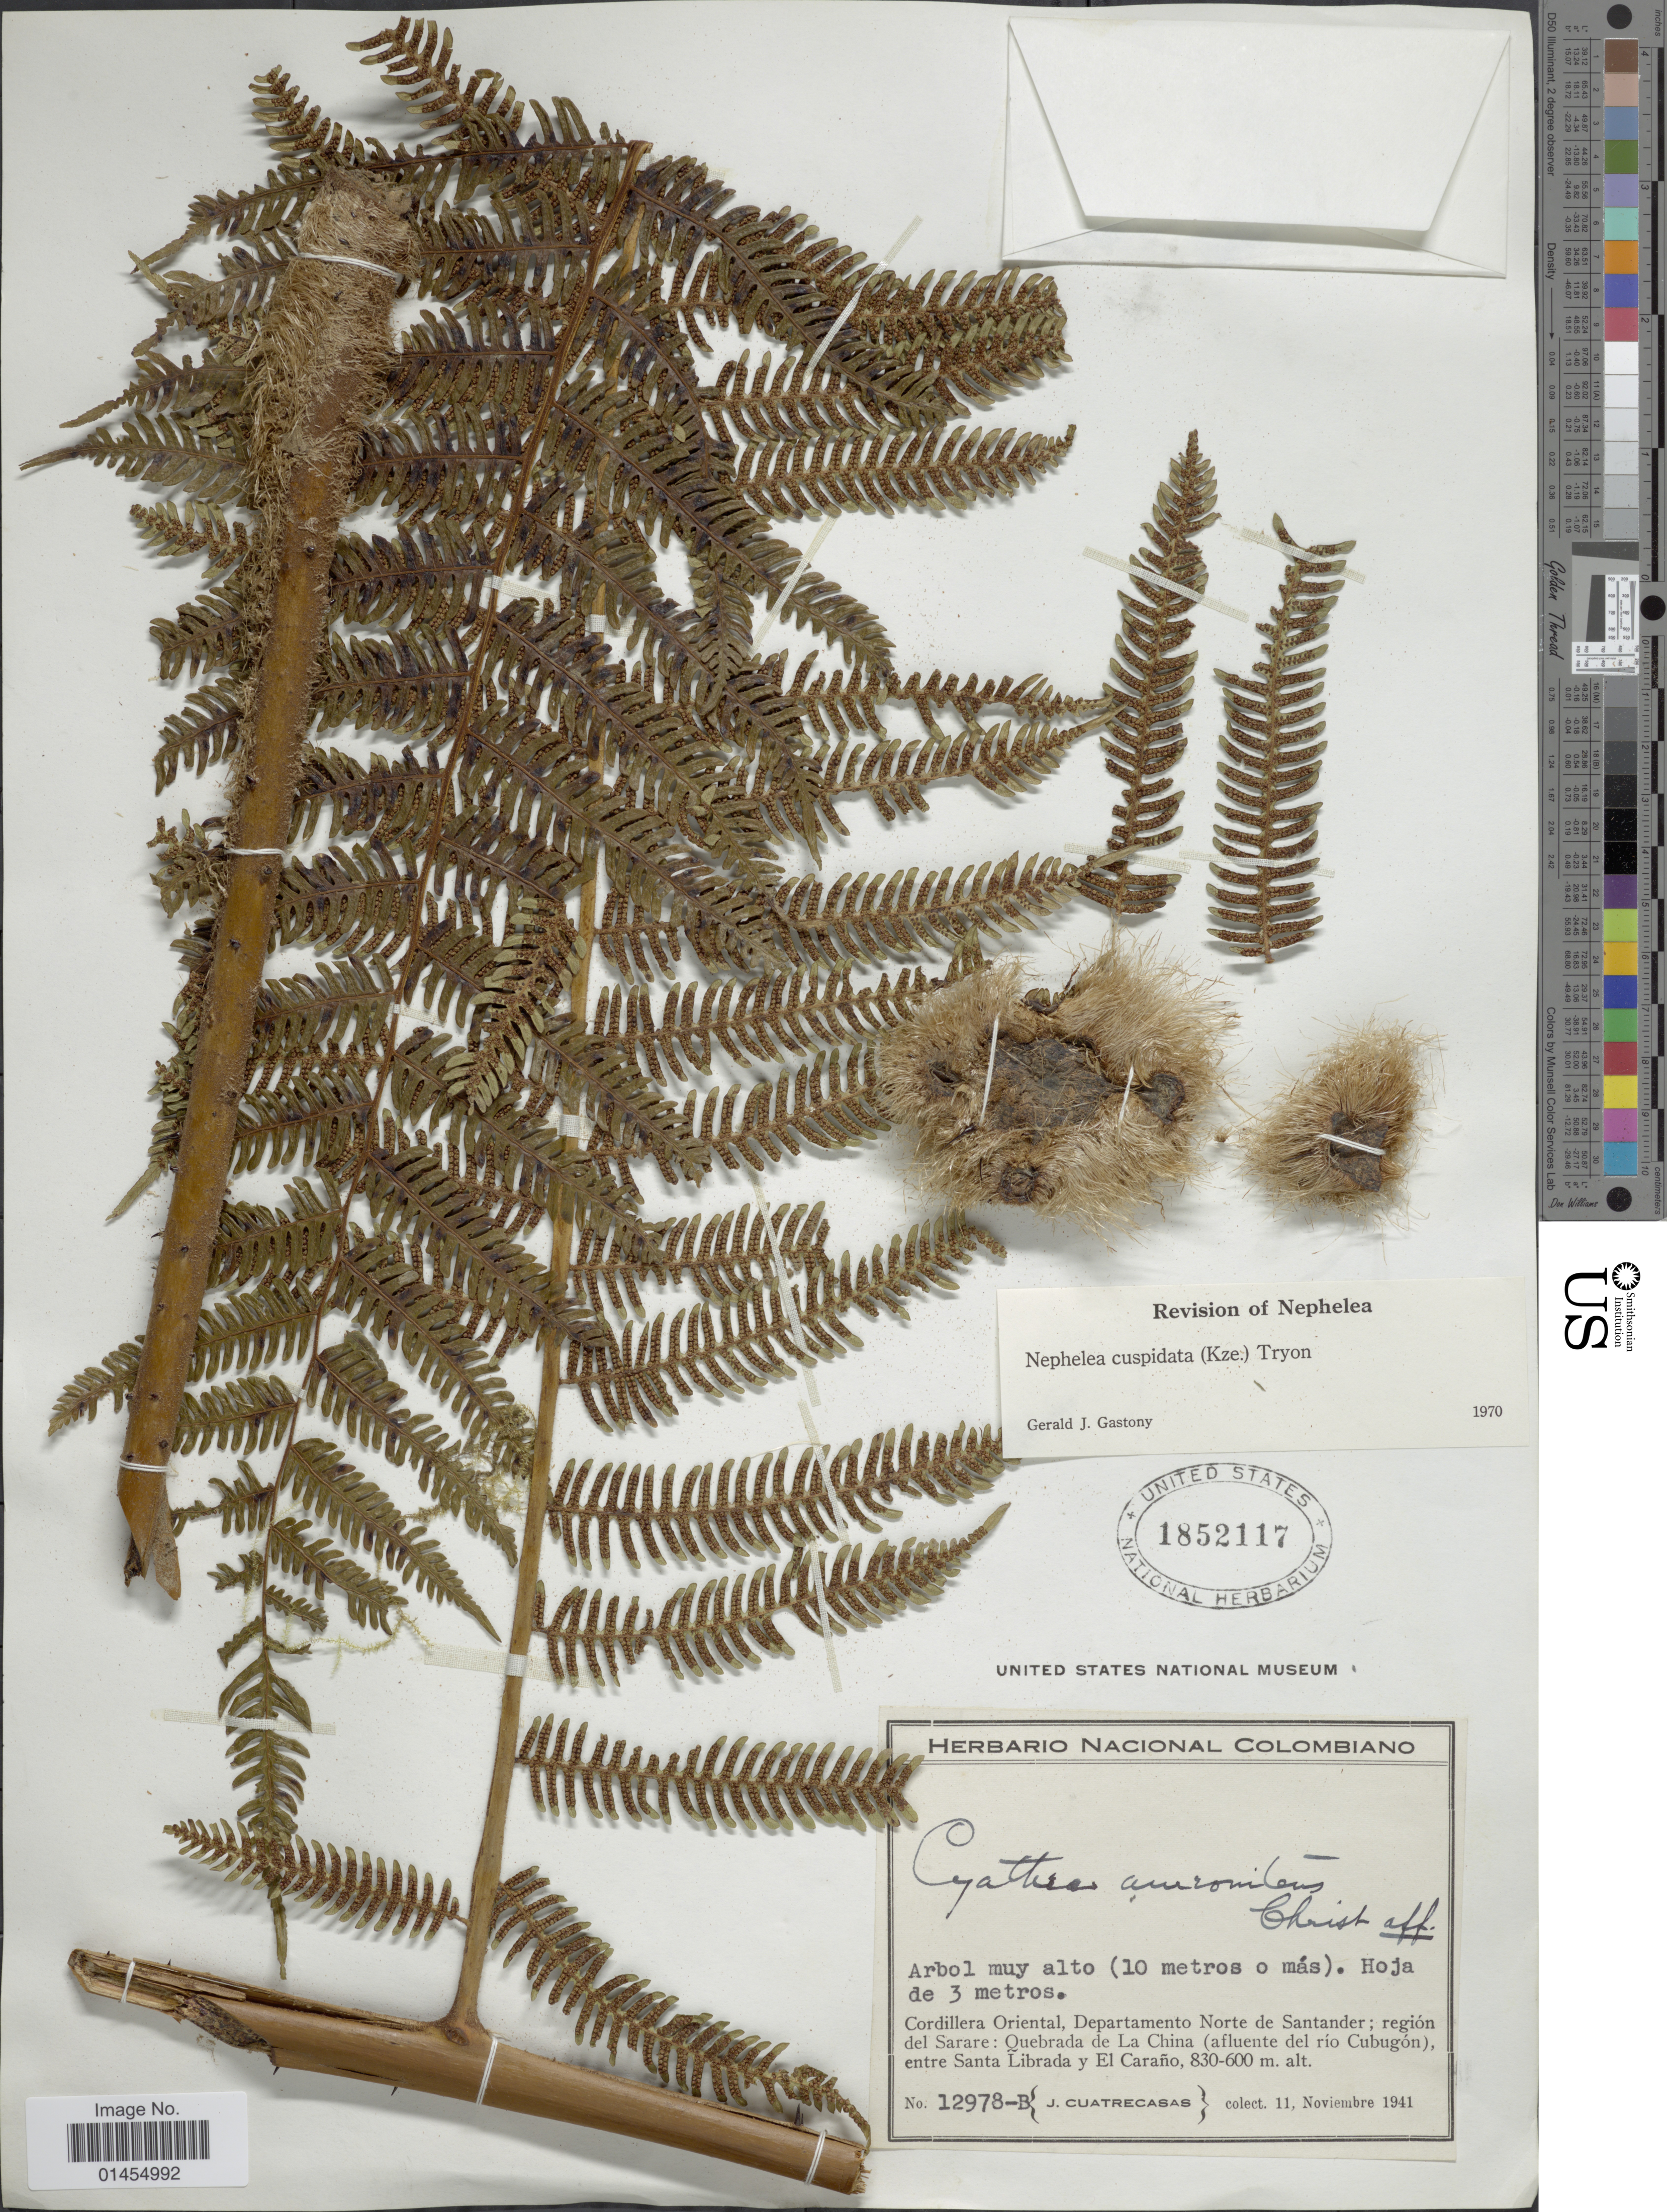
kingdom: Plantae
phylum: Tracheophyta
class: Polypodiopsida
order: Cyatheales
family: Cyatheaceae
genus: Alsophila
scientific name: Alsophila cuspidata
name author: (Kunze) D.S. Conant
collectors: J. Cuatrecasas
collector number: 12978-B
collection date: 1941-11-11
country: Colombia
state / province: Norte de Santander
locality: Cordillera Oriental; región del Sarare: Quebrada de La China (afluent del río Cubugón), entre Santa Librada y El Caraño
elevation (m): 600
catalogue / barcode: US 1852117